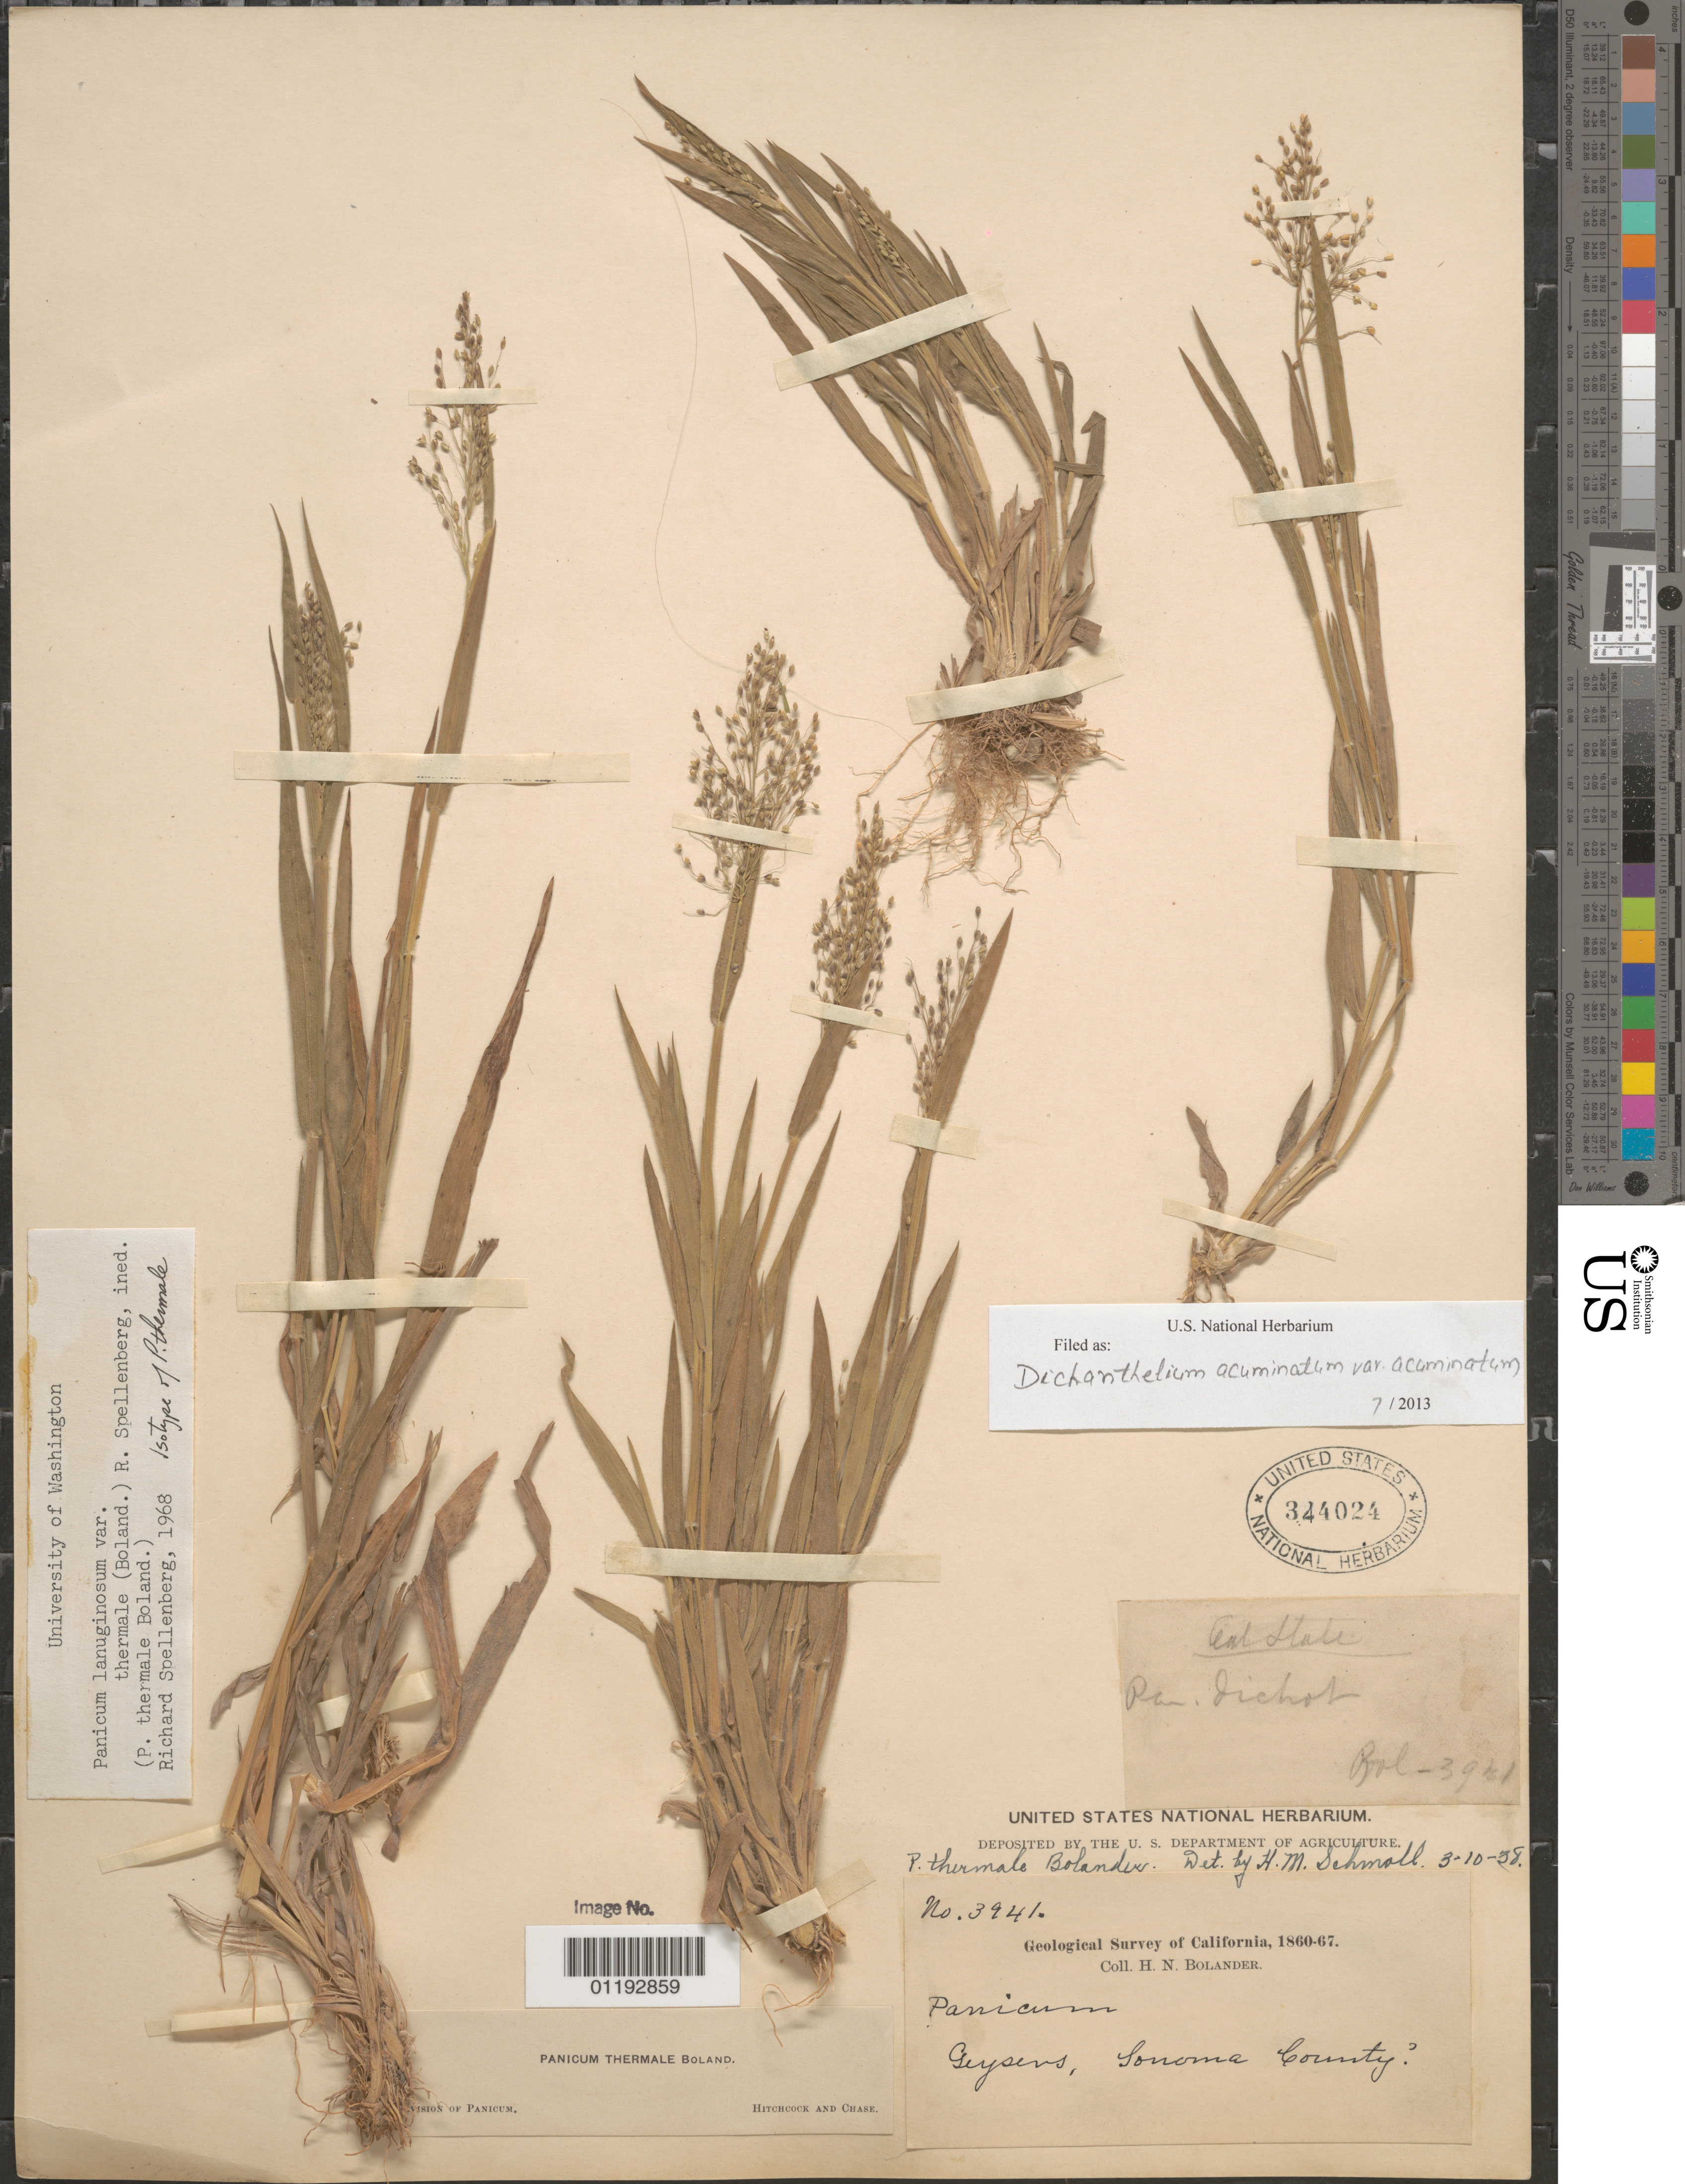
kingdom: Plantae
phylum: Tracheophyta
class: Liliopsida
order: Poales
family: Poaceae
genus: Dichanthelium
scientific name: Dichanthelium acuminatum var. acuminatum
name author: (Sw.) Gould & C.A. Clark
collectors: H. Bolander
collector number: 3941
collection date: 1860/1867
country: United States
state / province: California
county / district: Sonoma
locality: Geysers.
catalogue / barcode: US 344024